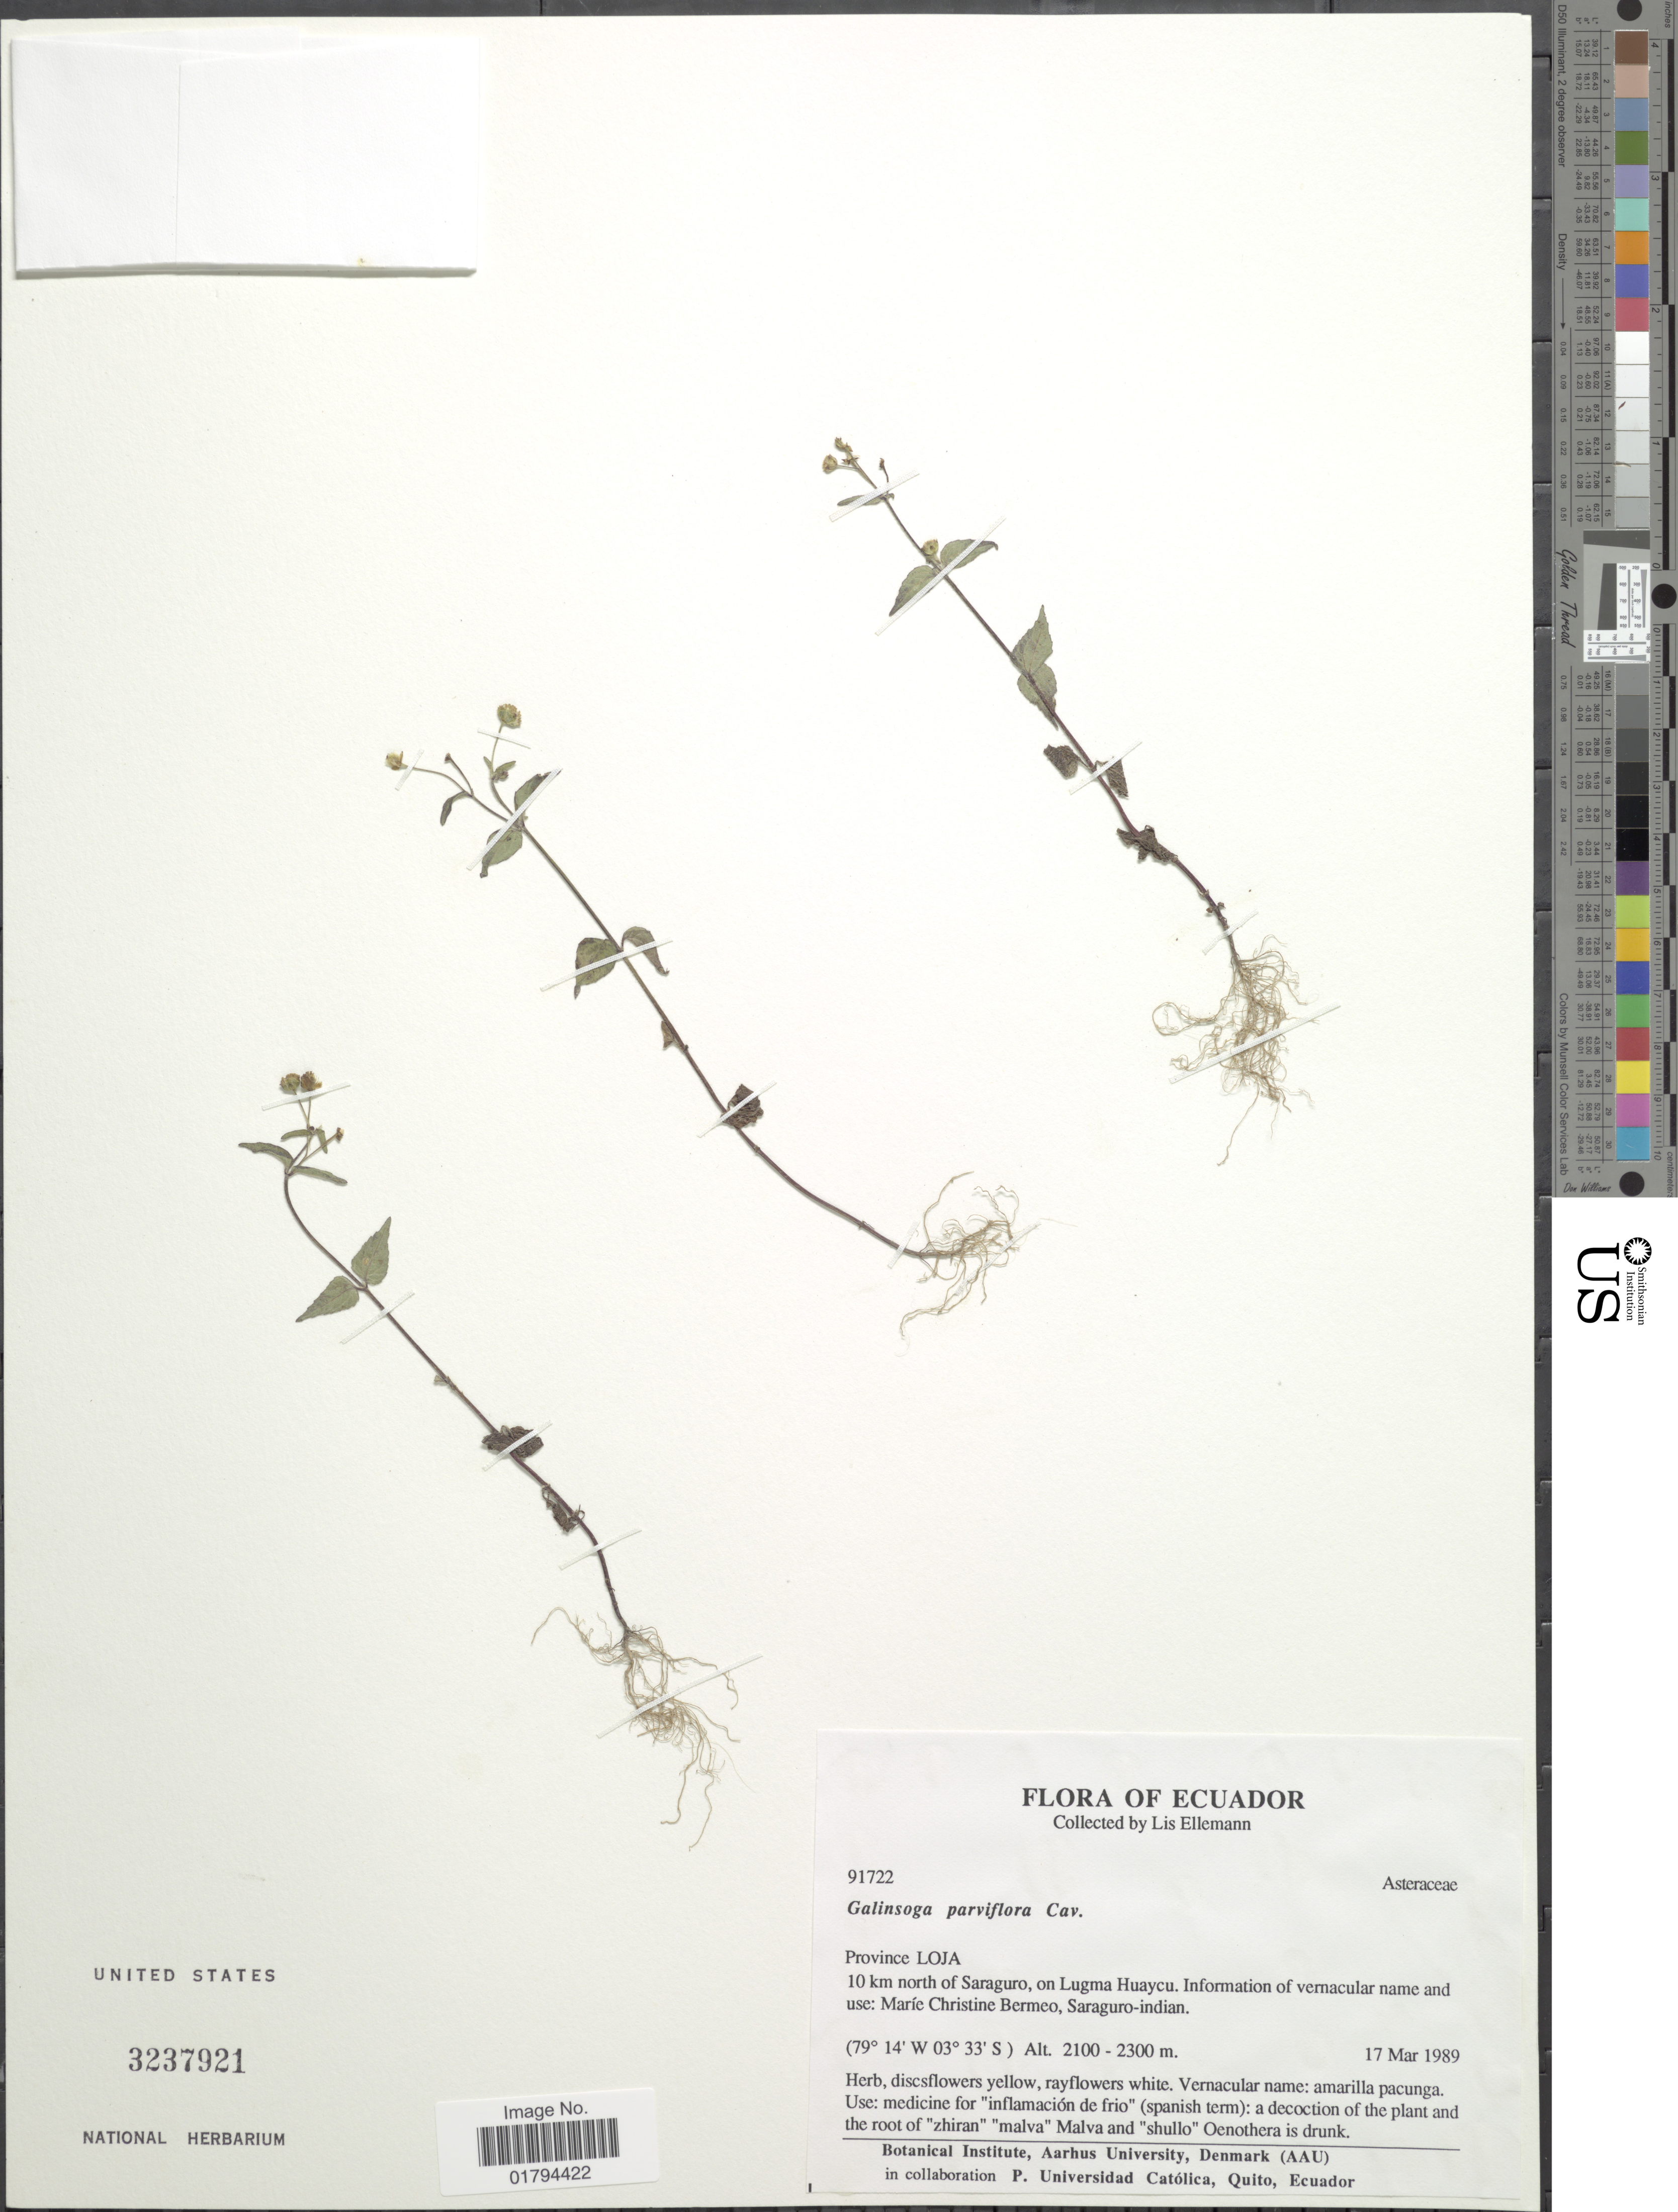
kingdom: Plantae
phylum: Tracheophyta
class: Magnoliopsida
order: Asterales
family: Asteraceae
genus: Galinsoga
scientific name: Galinsoga parviflora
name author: Cav.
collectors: L. Ellemann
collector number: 91722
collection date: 1989-03-17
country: Ecuador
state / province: Loja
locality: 10 km north of Saraguro, on Lugma Huaycu.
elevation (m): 2100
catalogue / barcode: US 3237921